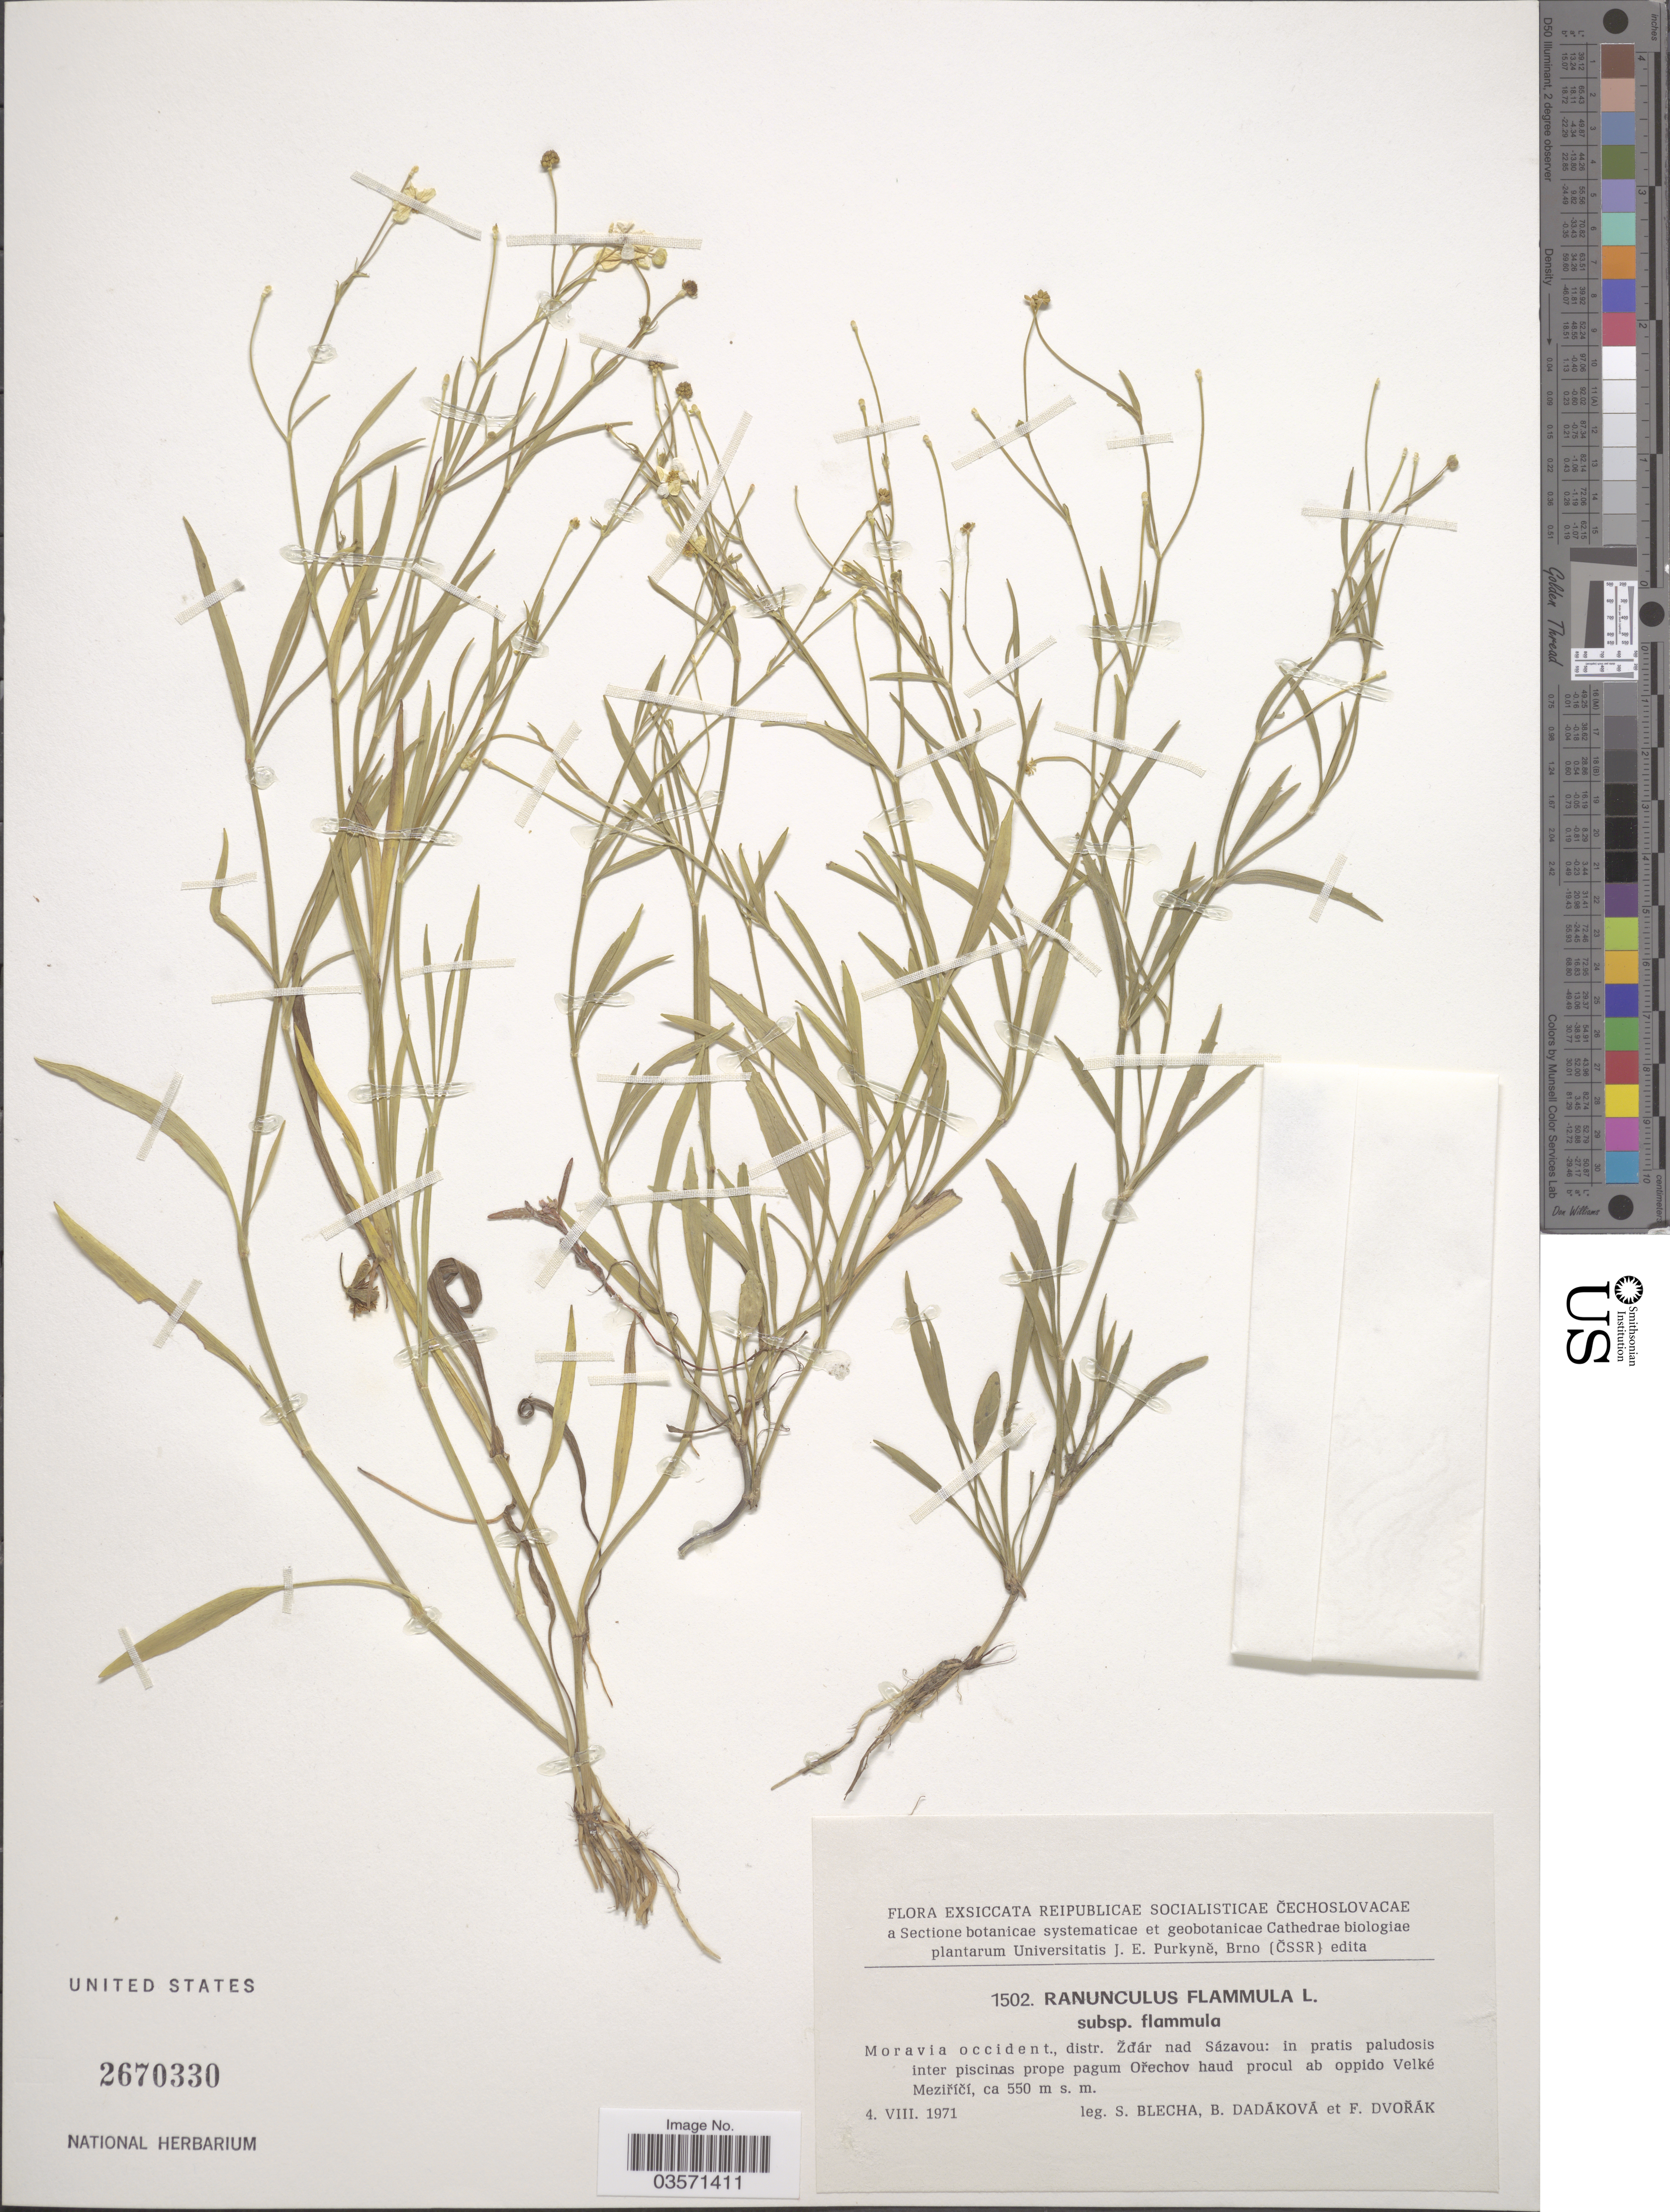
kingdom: Plantae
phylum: Tracheophyta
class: Magnoliopsida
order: Ranunculales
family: Ranunculaceae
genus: Ranunculus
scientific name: Ranunculus flammula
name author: L.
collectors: S. Blecha, B. Dadākovā & F. Dvořák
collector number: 1502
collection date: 1971-08-04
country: Czechia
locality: Reipublicae Socialisticae Čechoslovacae. Moravia occident., distr. Ždár nad Sázavou: in pratis paludosis inter piscinas prope pagum Ořechov haud procul ab oppido Velké Meziříčí.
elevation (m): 550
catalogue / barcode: US 2670330